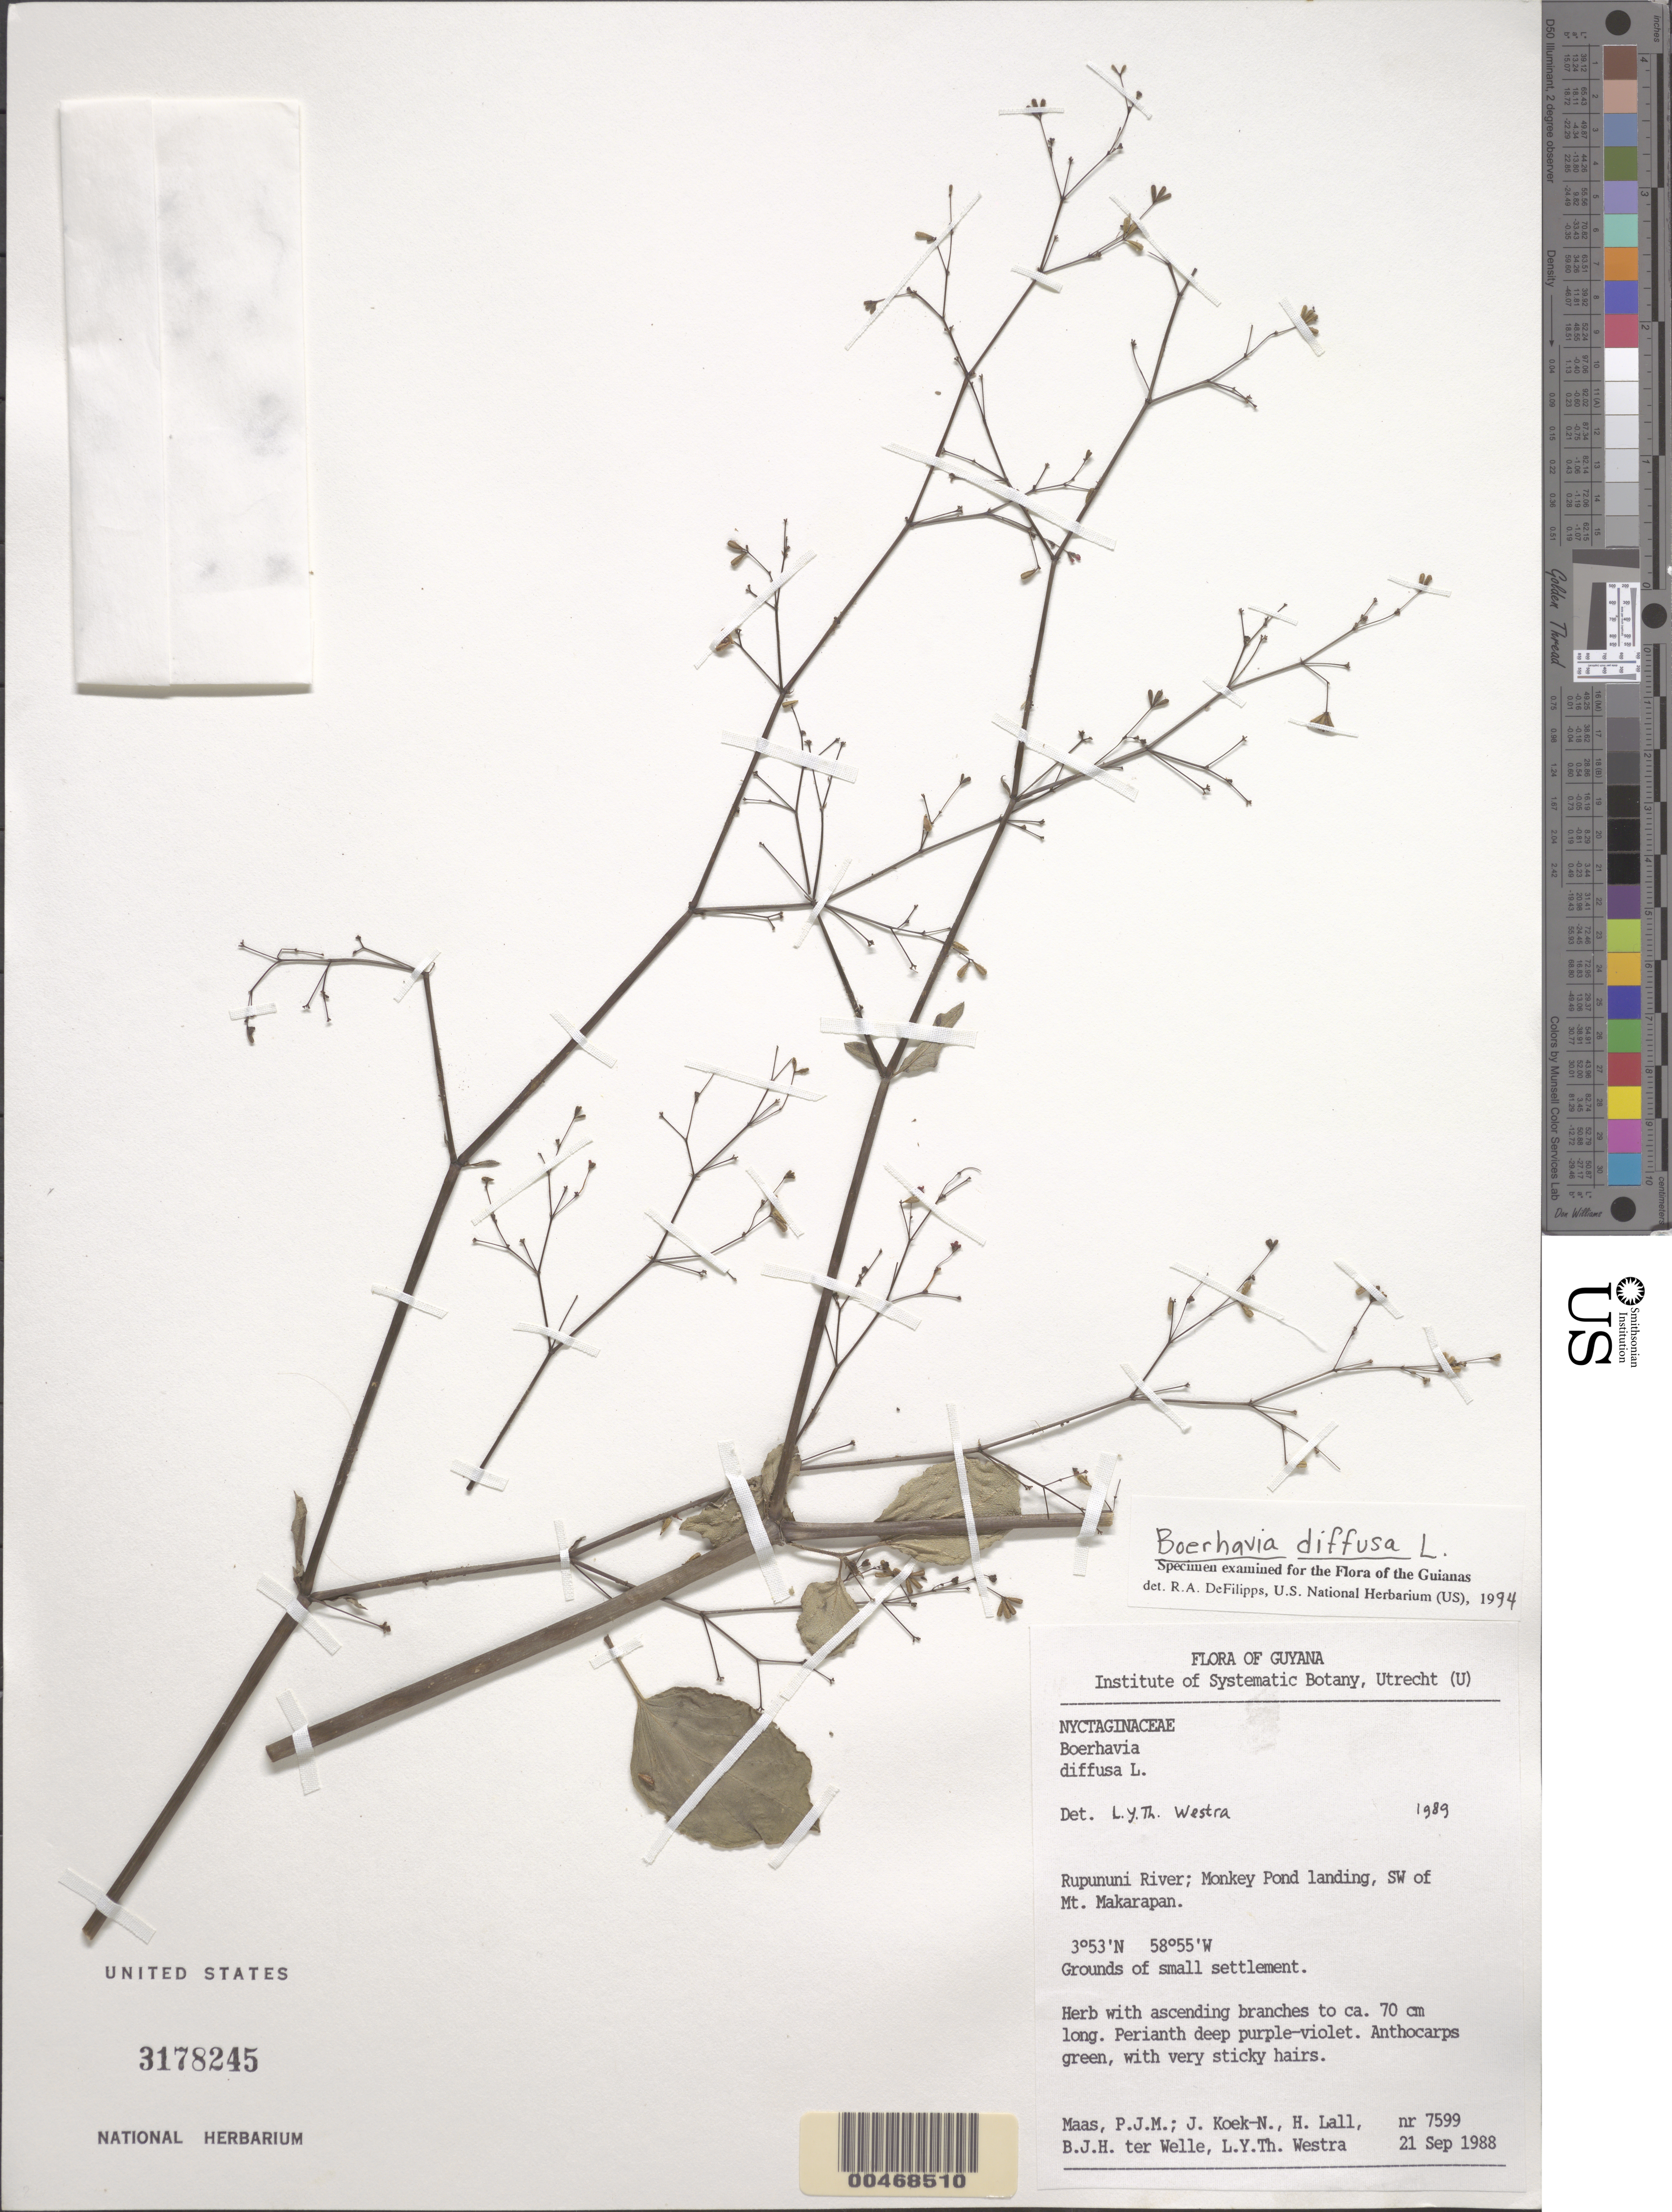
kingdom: Plantae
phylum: Tracheophyta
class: Magnoliopsida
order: Caryophyllales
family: Nyctaginaceae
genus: Boerhavia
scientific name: Boerhavia diffusa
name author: L.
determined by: DeFilipps, R. A.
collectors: P. Maas, J. Koek-Noorman, H. Lall, B. Welle & L. Y. T. Westra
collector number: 7599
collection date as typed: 21-Sep-88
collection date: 1988-09-21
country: Guyana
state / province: U. Takutu-U. Essequibo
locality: Monkey Pond landing, SW of Mt. Makarapan; Rupununi River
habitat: Grounds of small settlement.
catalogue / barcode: US 3178245